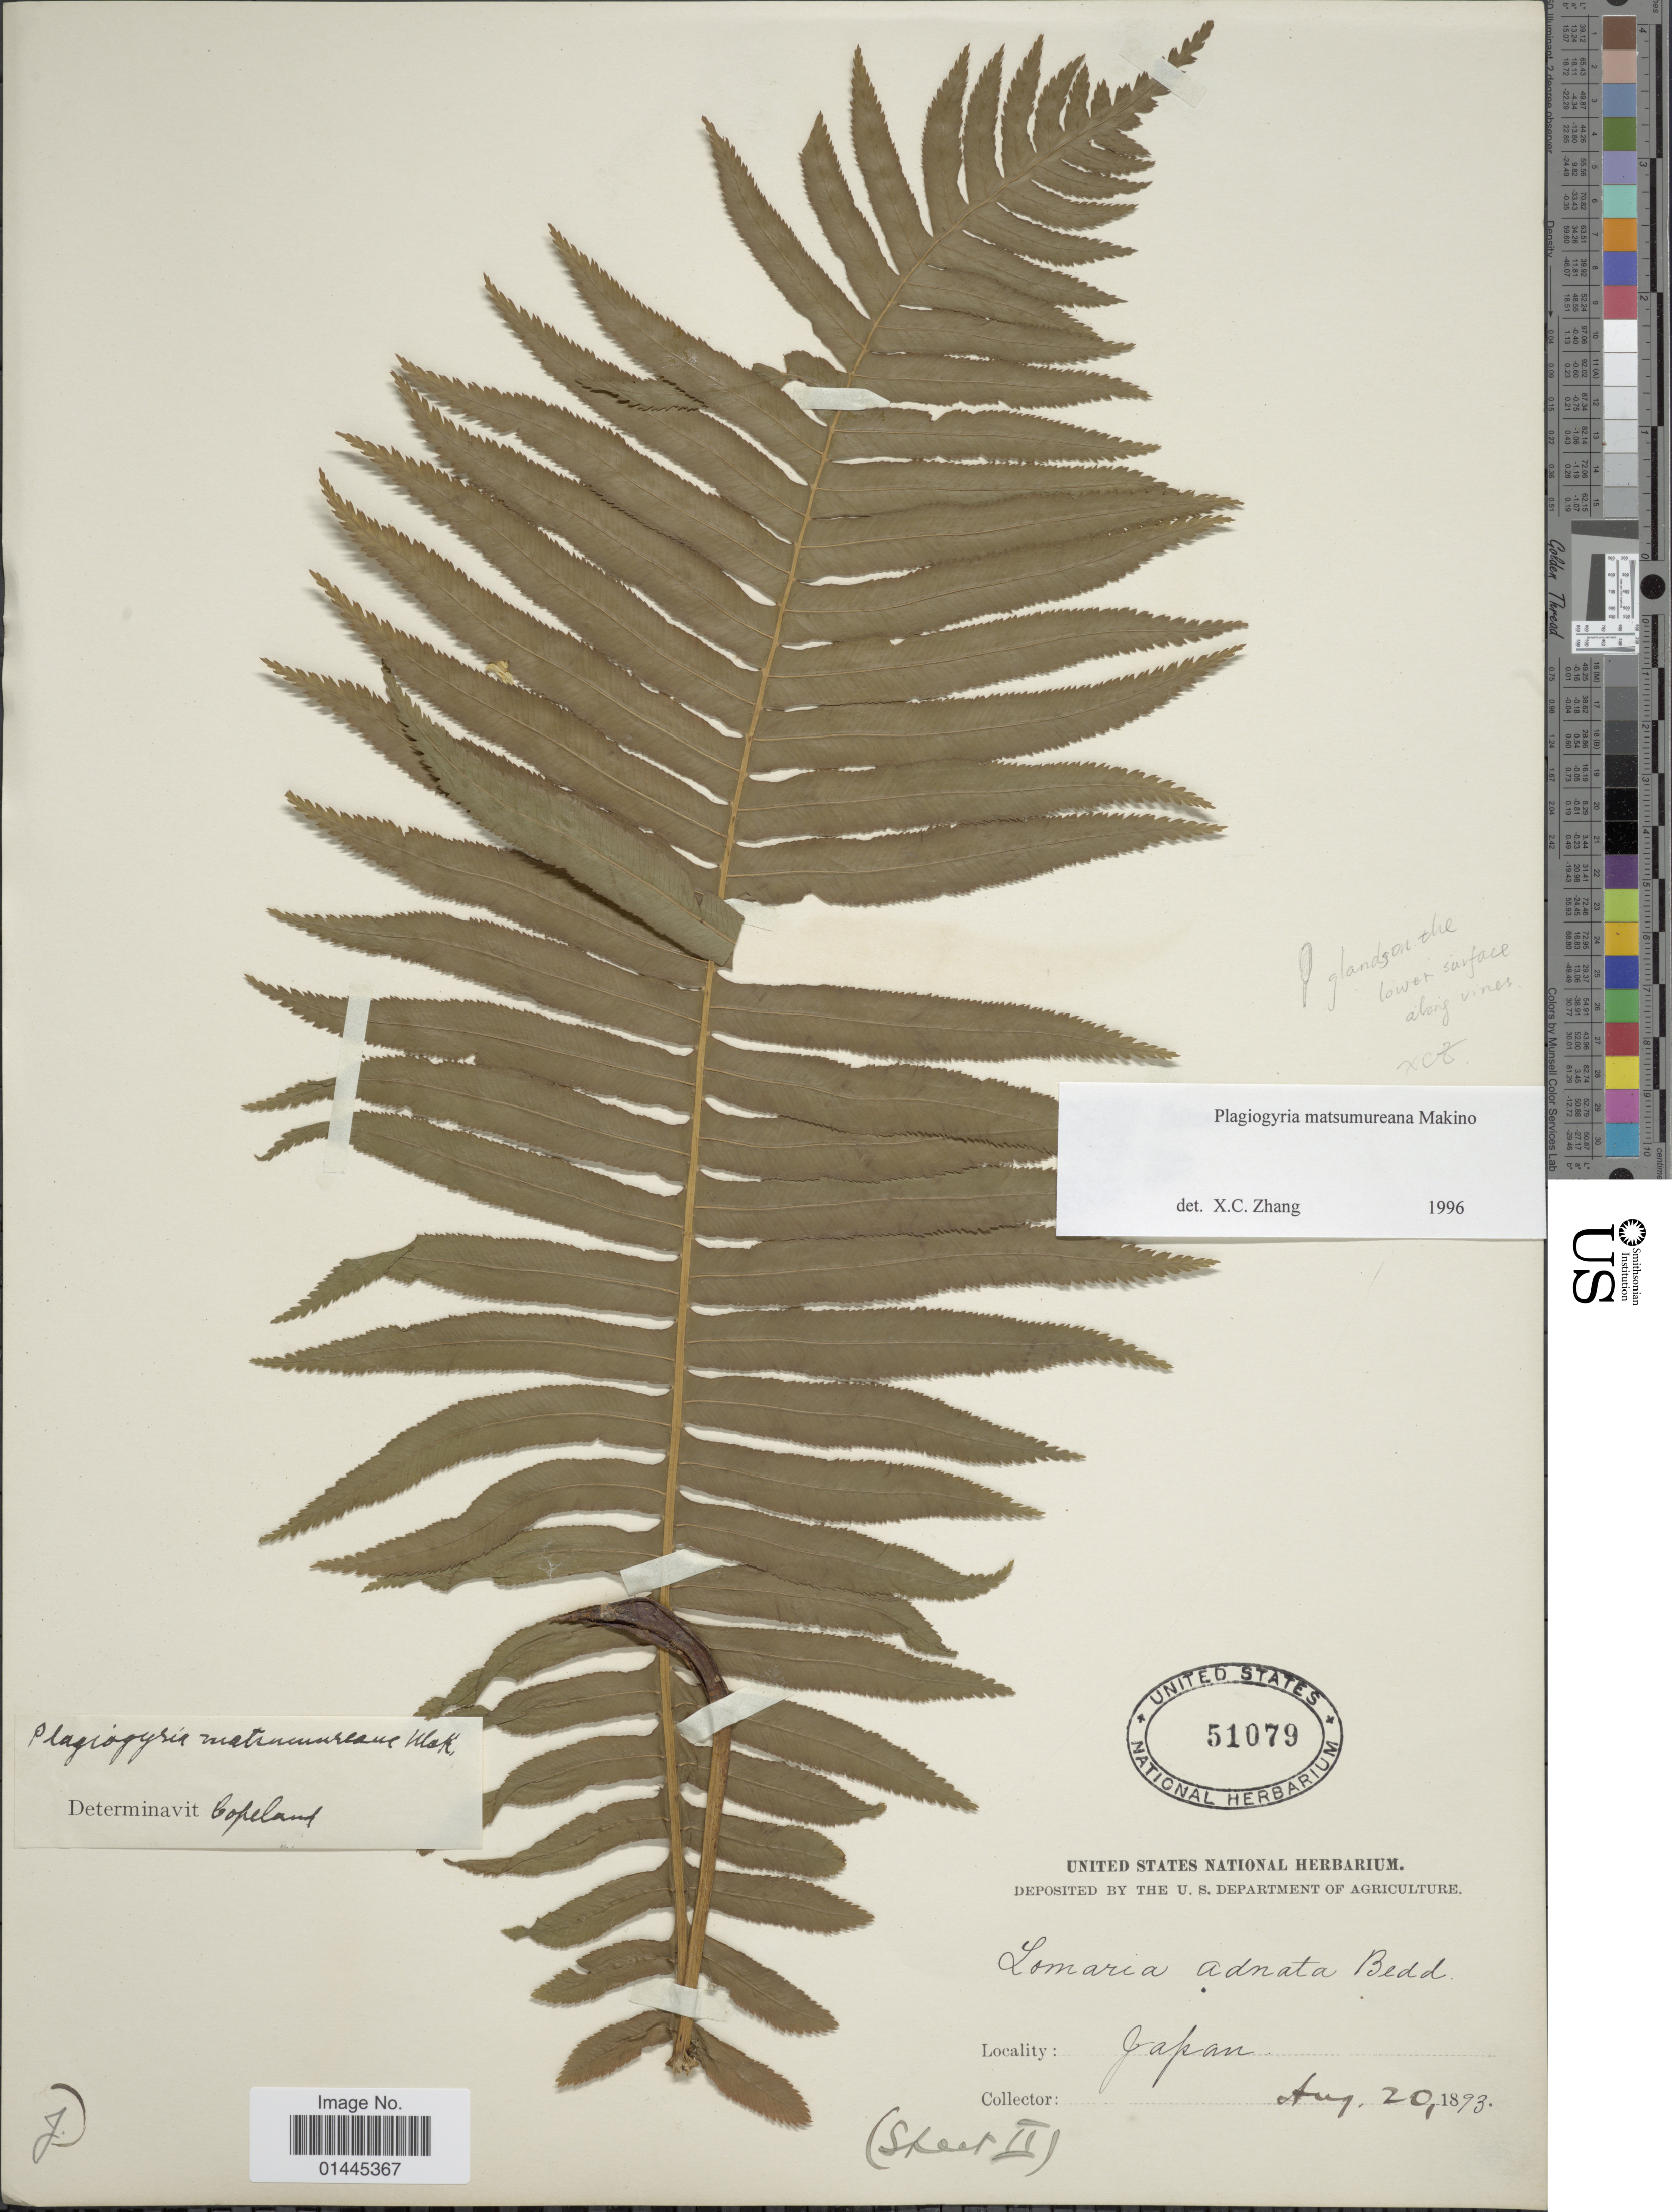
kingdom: Plantae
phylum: Tracheophyta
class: Polypodiopsida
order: Cyatheales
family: Plagiogyriaceae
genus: Plagiogyria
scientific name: Plagiogyria matsumureana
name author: (Makino) Makino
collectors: U.S. National Herbarium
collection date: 1893-08-20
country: Japan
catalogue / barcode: US 51079